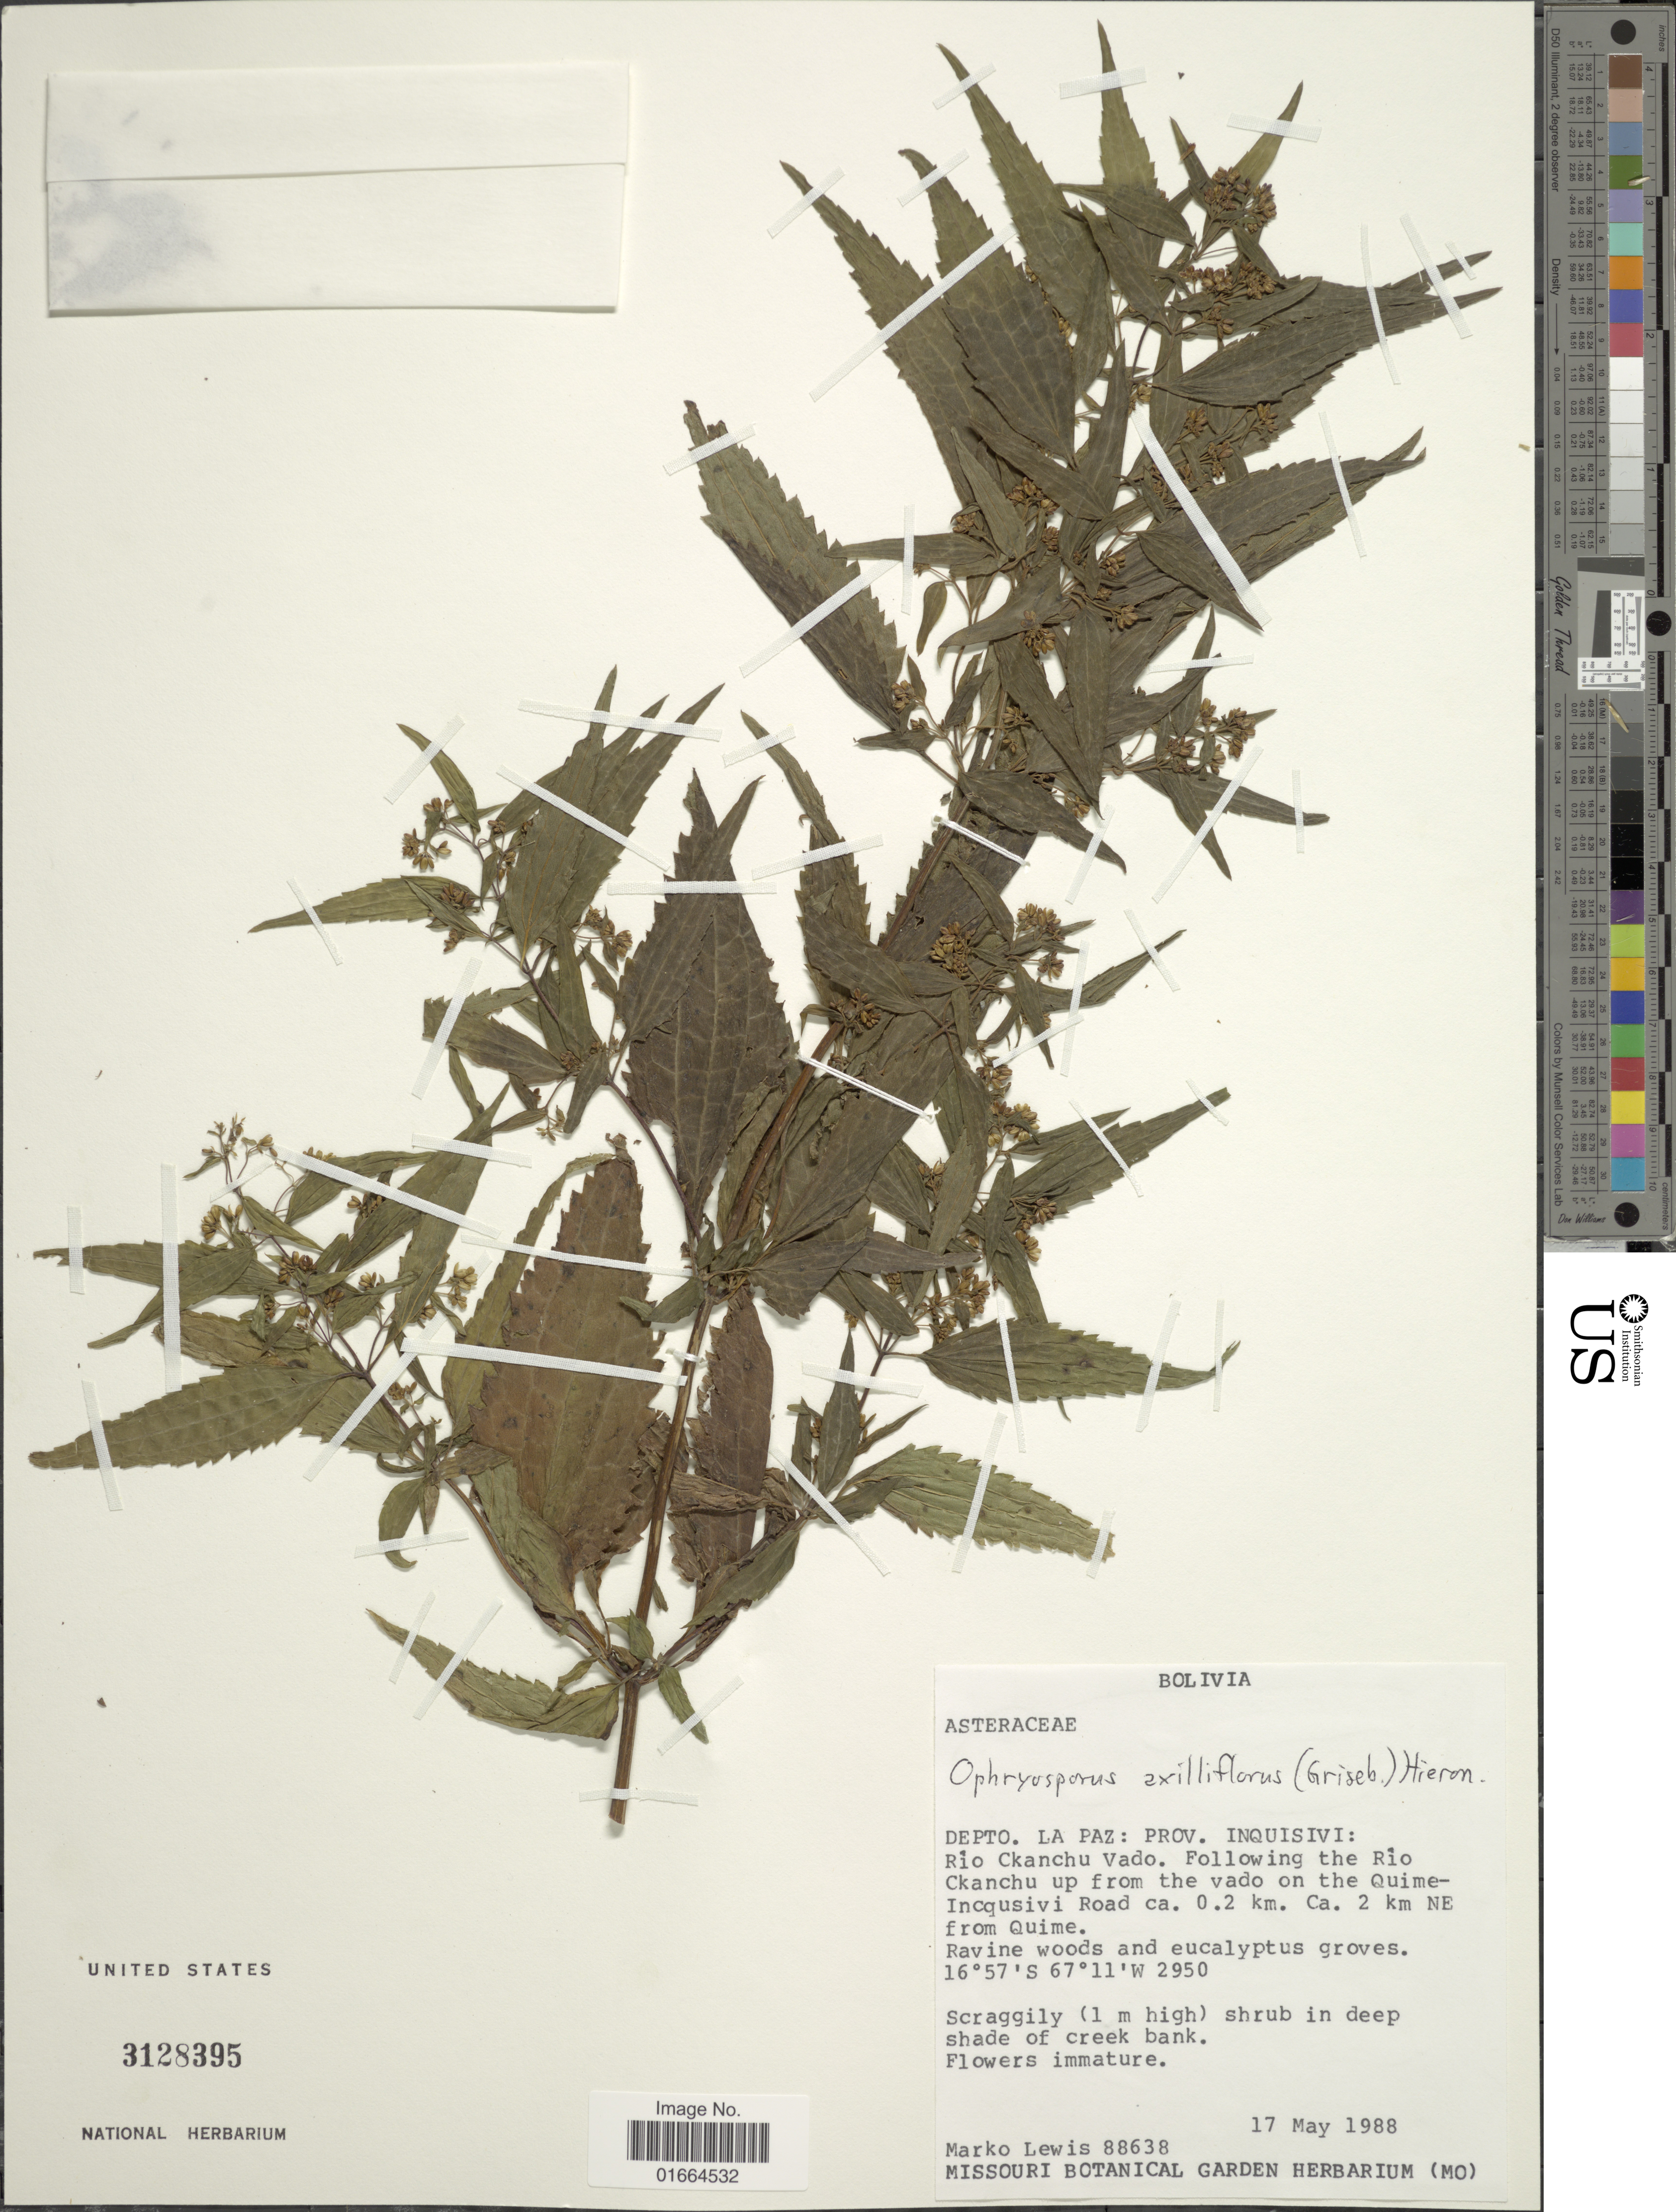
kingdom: Plantae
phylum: Tracheophyta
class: Magnoliopsida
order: Asterales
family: Asteraceae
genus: Ophryosporus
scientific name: Ophryosporus axilliflorus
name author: (Griseb.) Hieron.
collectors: M. A. Lewis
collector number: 88638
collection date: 1988-05-17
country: Bolivia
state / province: La Paz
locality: Depto. La Paz: Prov. Inquisivi: Rio Ckanchu Vado. Following the Rio Ckanchu up from the vado on the Quime-Incqusivi Road, 0.2 km, 2 km NE from Quime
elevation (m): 2950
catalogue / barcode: US 3128395